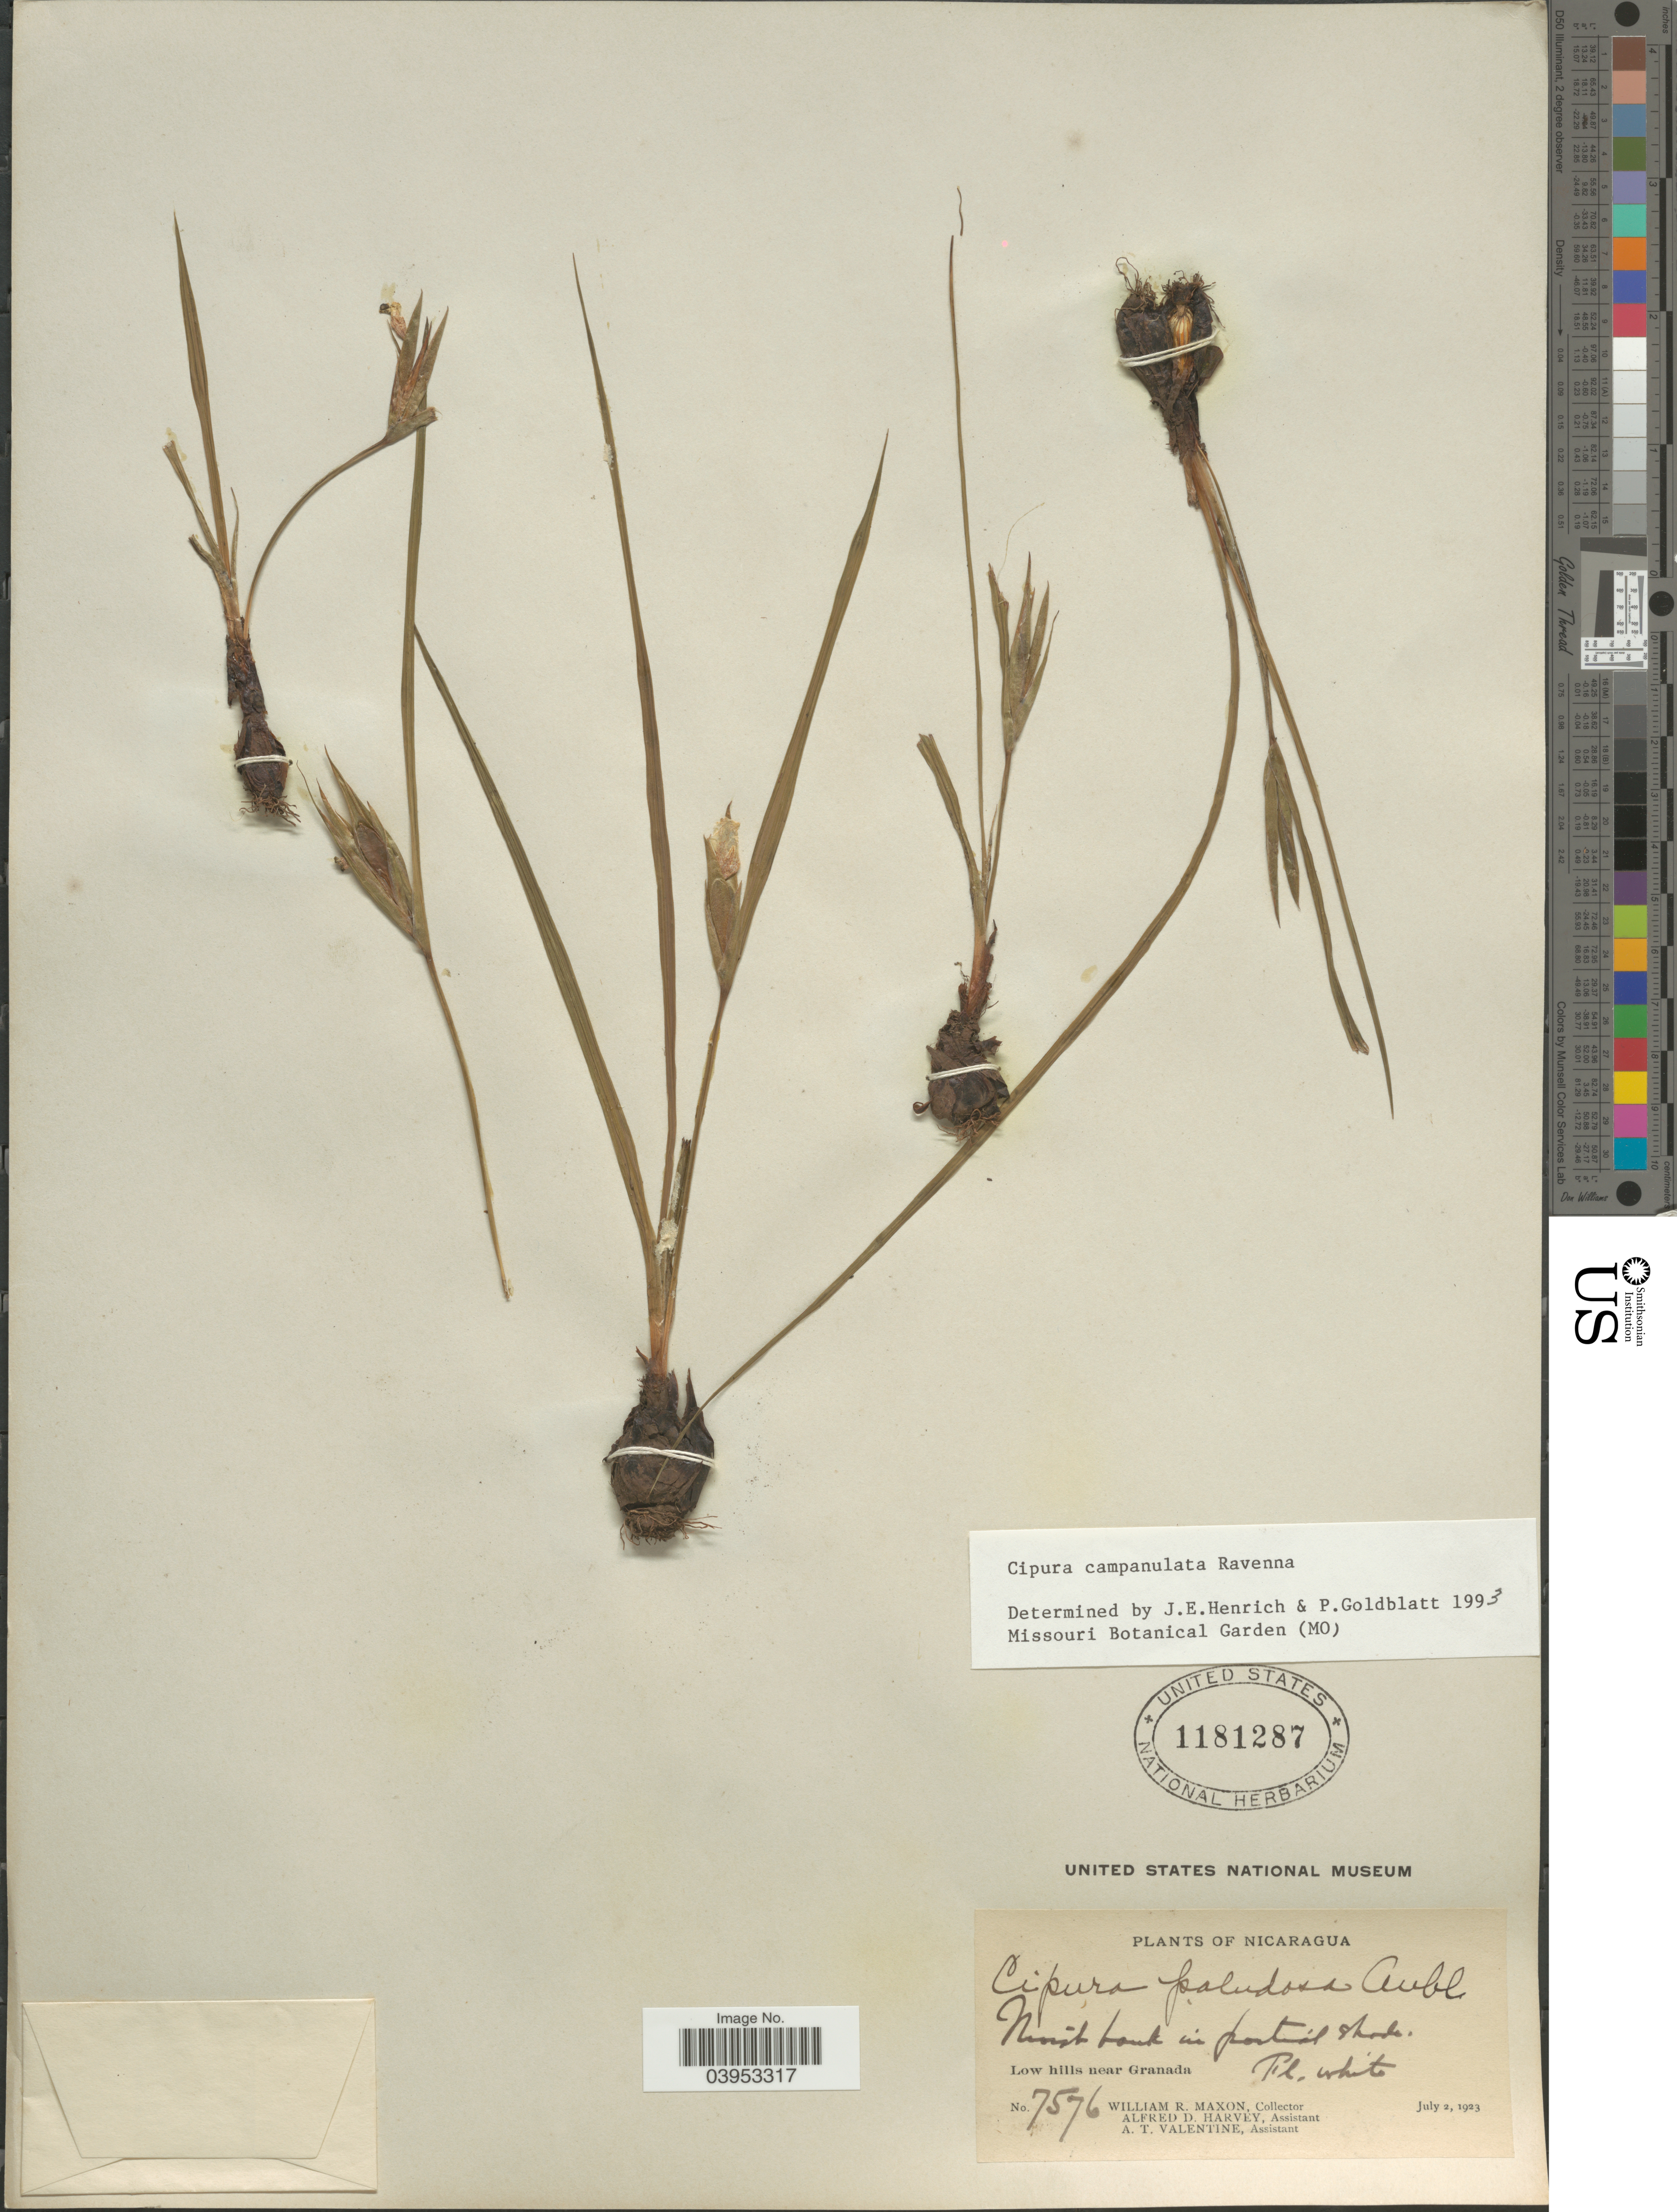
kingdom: Plantae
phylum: Tracheophyta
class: Liliopsida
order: Asparagales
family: Iridaceae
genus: Cipura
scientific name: Cipura campanulata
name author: Ravenna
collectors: W. R. Maxon, A. D. Harvey & A. Valentine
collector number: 7576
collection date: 1923-07-02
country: Nicaragua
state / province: Granada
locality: Low hills near Granada.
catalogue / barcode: US 1181287